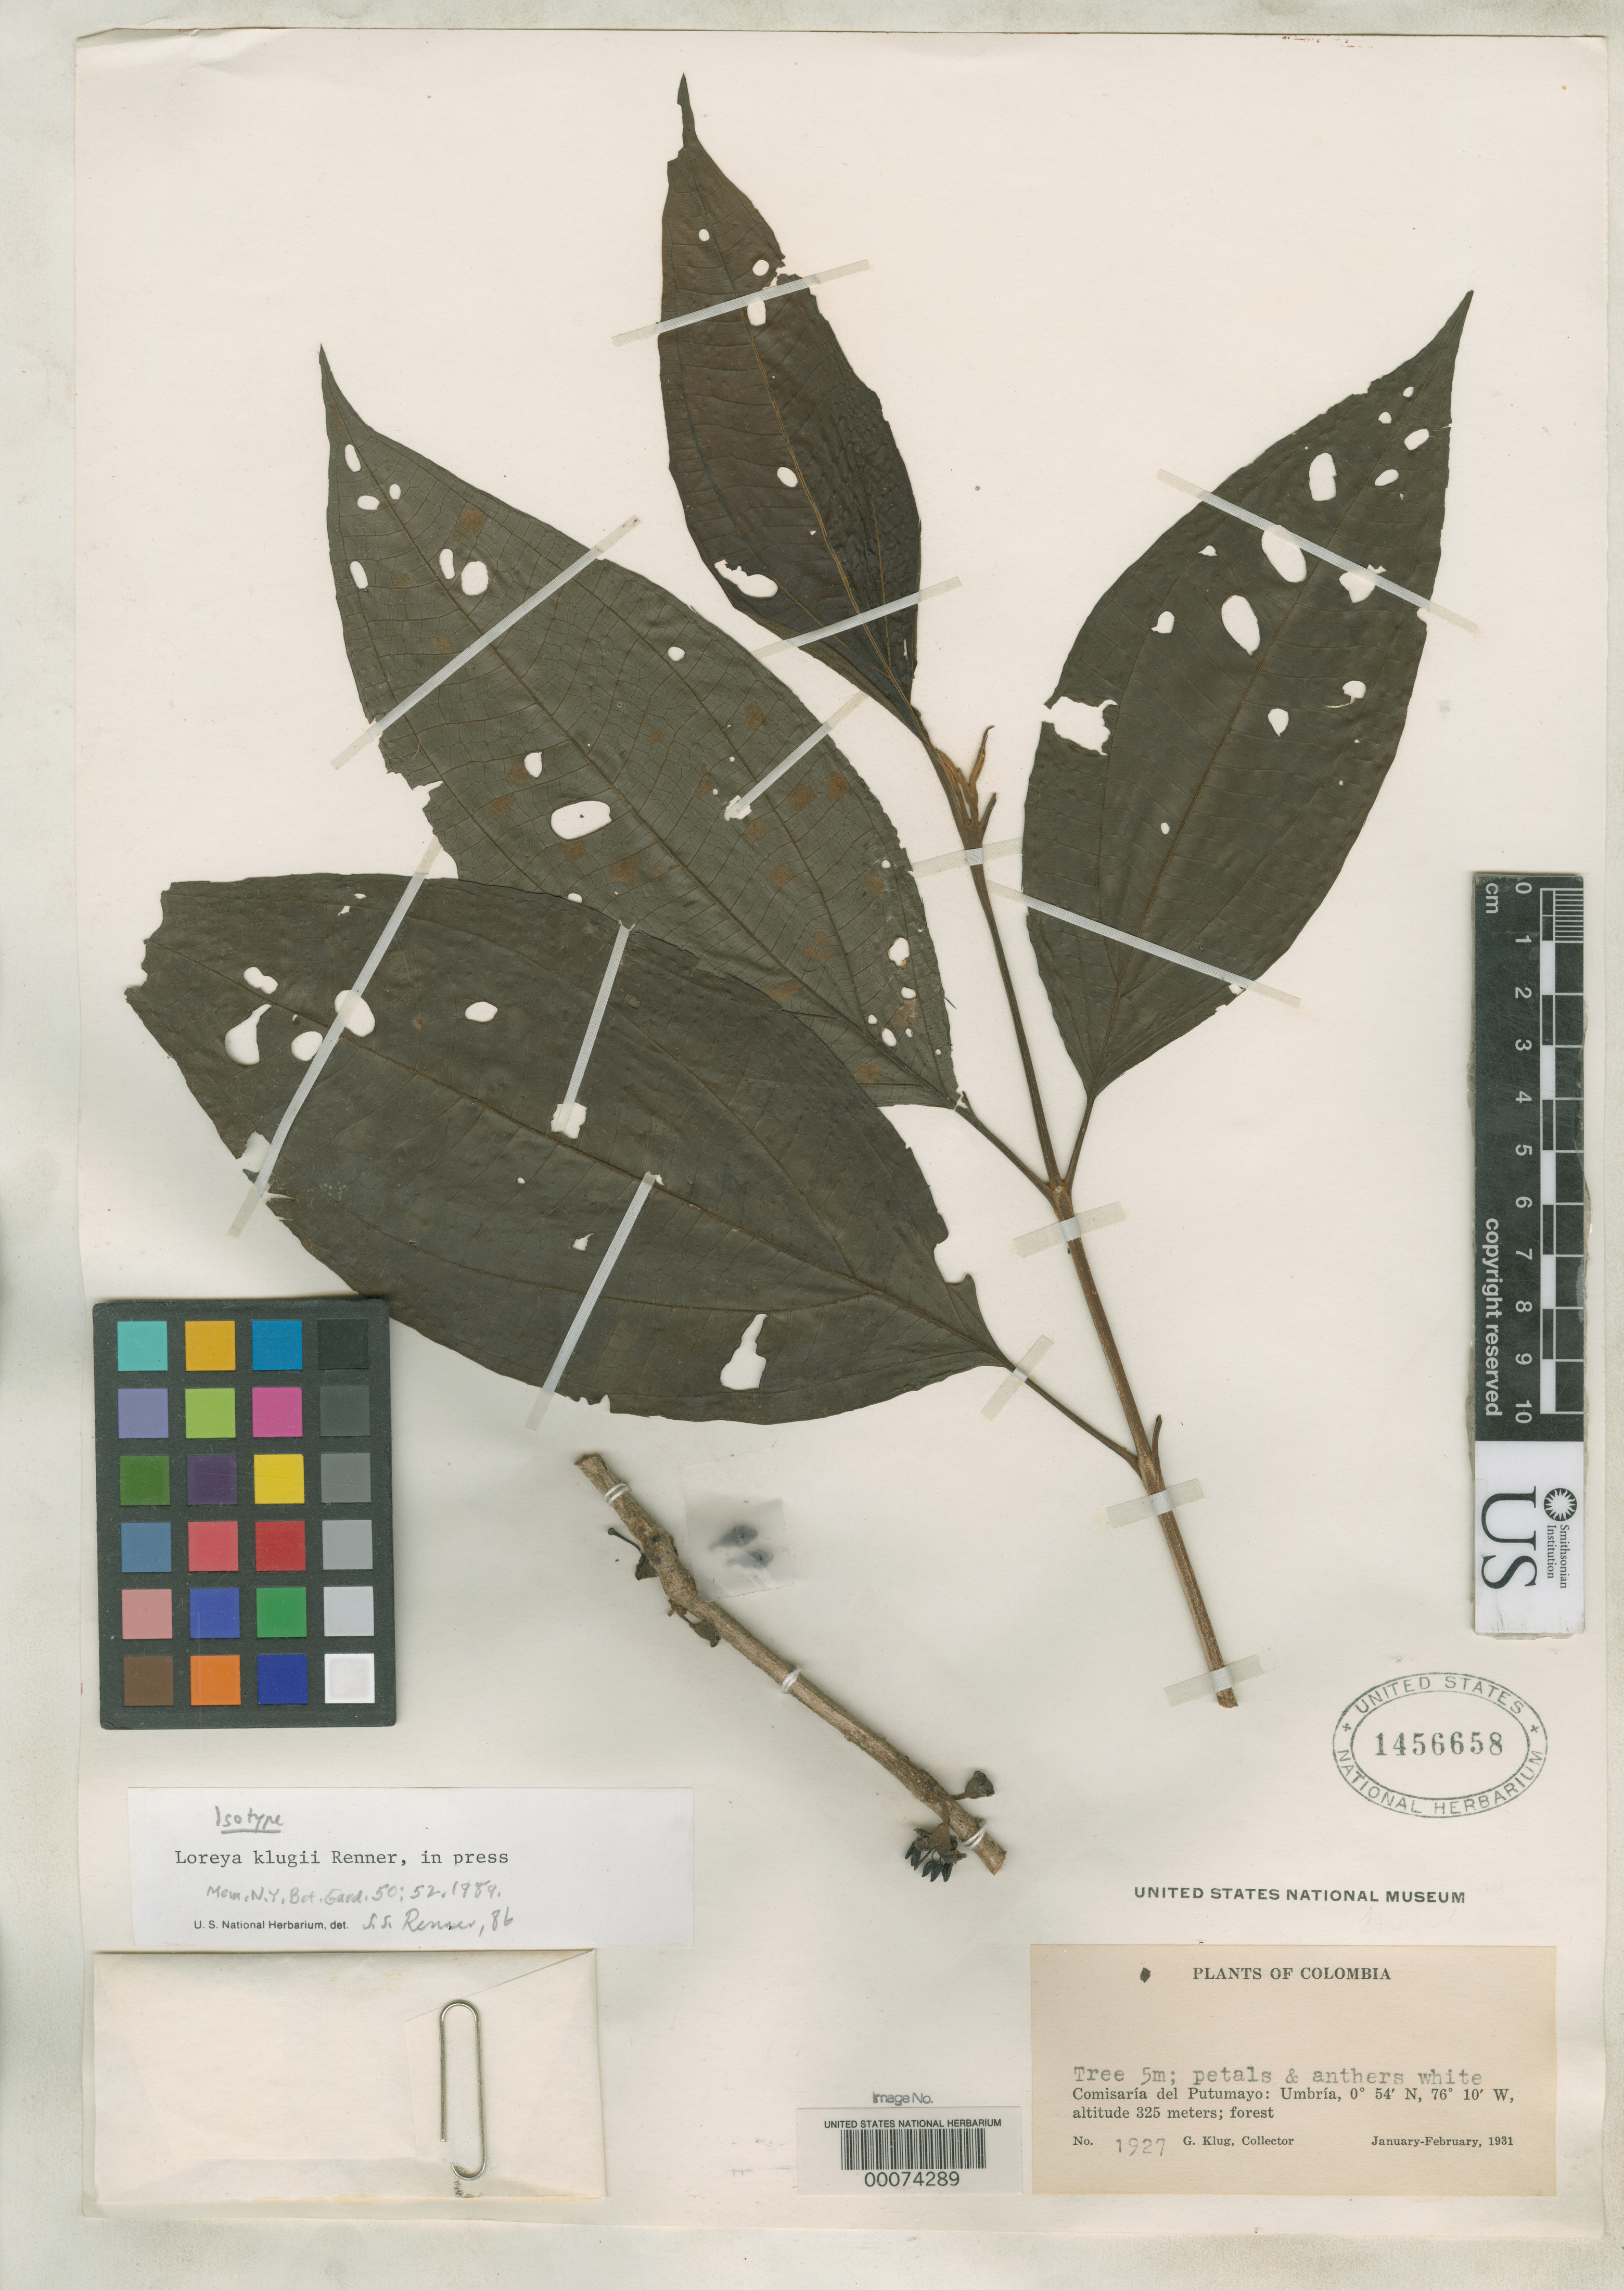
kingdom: Plantae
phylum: Tracheophyta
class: Magnoliopsida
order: Myrtales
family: Melastomataceae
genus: Loreya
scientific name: Loreya klugii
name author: S.S. Renner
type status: Isotype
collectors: G. Klug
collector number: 1927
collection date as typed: Jan 1931 to -- Feb 1931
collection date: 1931-01/1931-02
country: Colombia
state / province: Putumayo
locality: Comisaria del Putumayo, Umbria, forest.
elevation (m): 325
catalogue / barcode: US 1456658